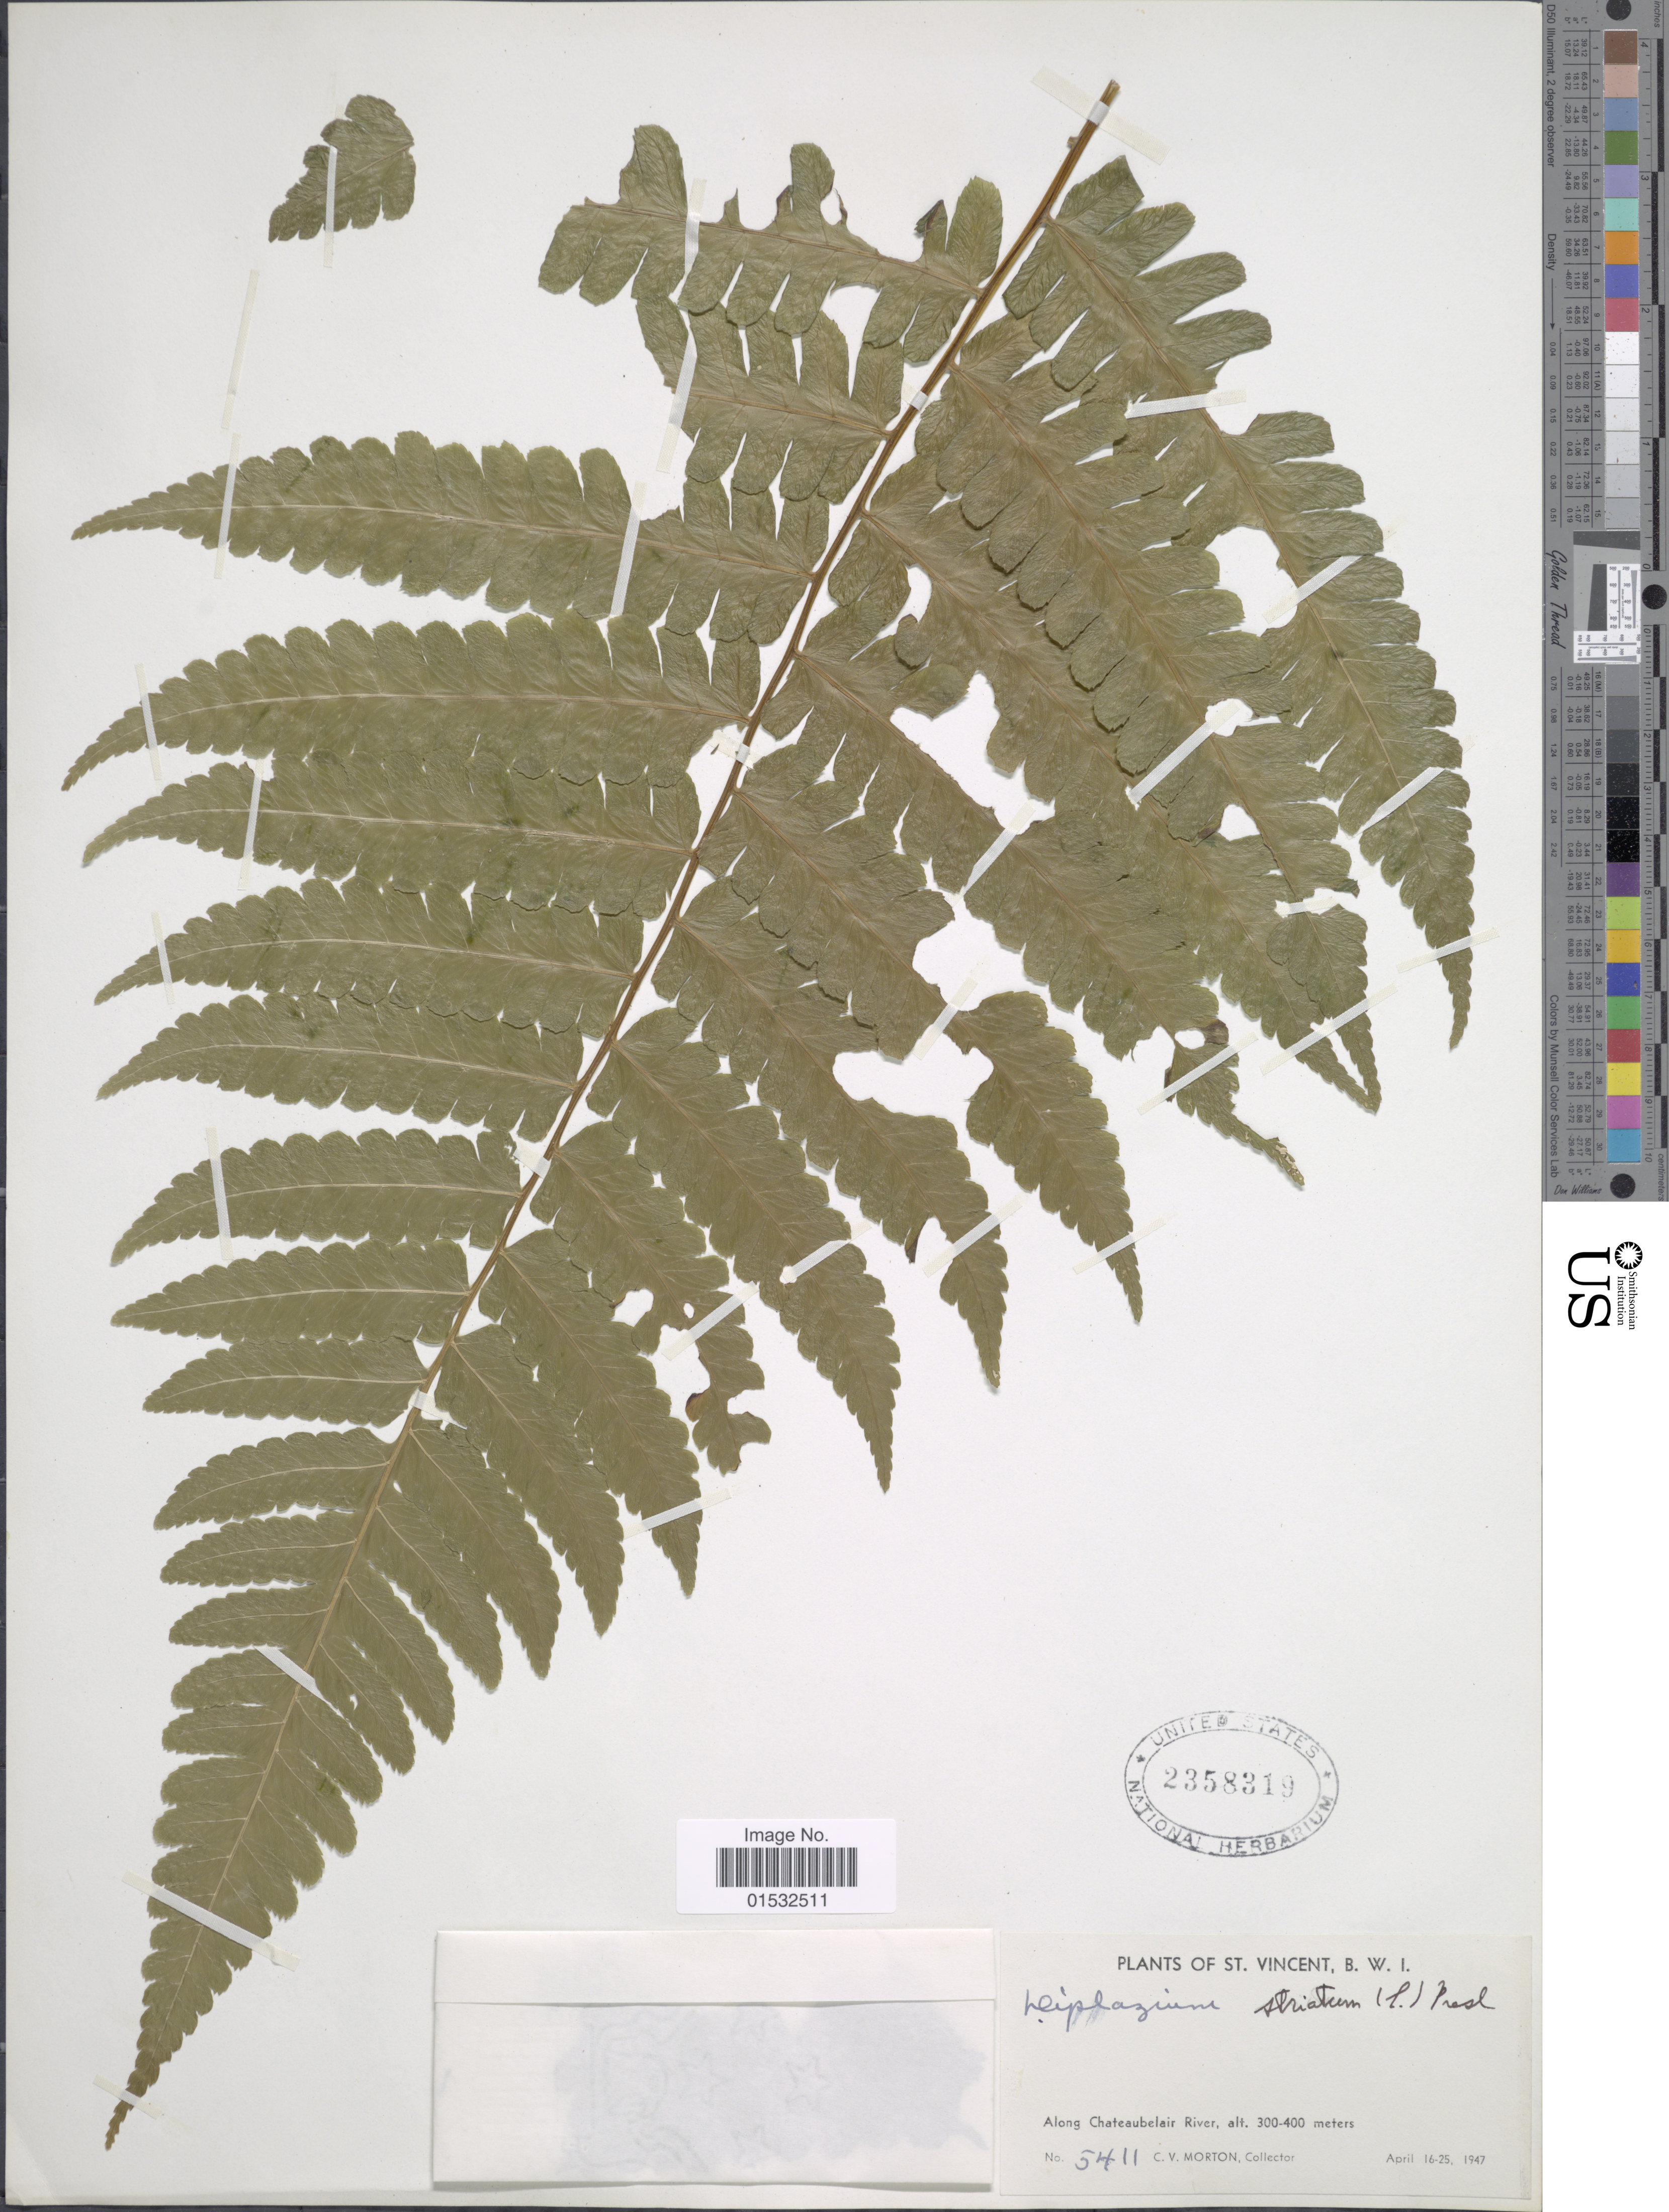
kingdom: Plantae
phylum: Tracheophyta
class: Polypodiopsida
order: Polypodiales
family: Athyriaceae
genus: Diplazium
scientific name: Diplazium striatum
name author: (L.) C. Presl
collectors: C. V. Morton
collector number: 5411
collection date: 1947-04-16/1947-04-25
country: St. Vincent - Grenadines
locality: B. W. I. Along Chateaubelair River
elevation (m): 300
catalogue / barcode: US 2358319